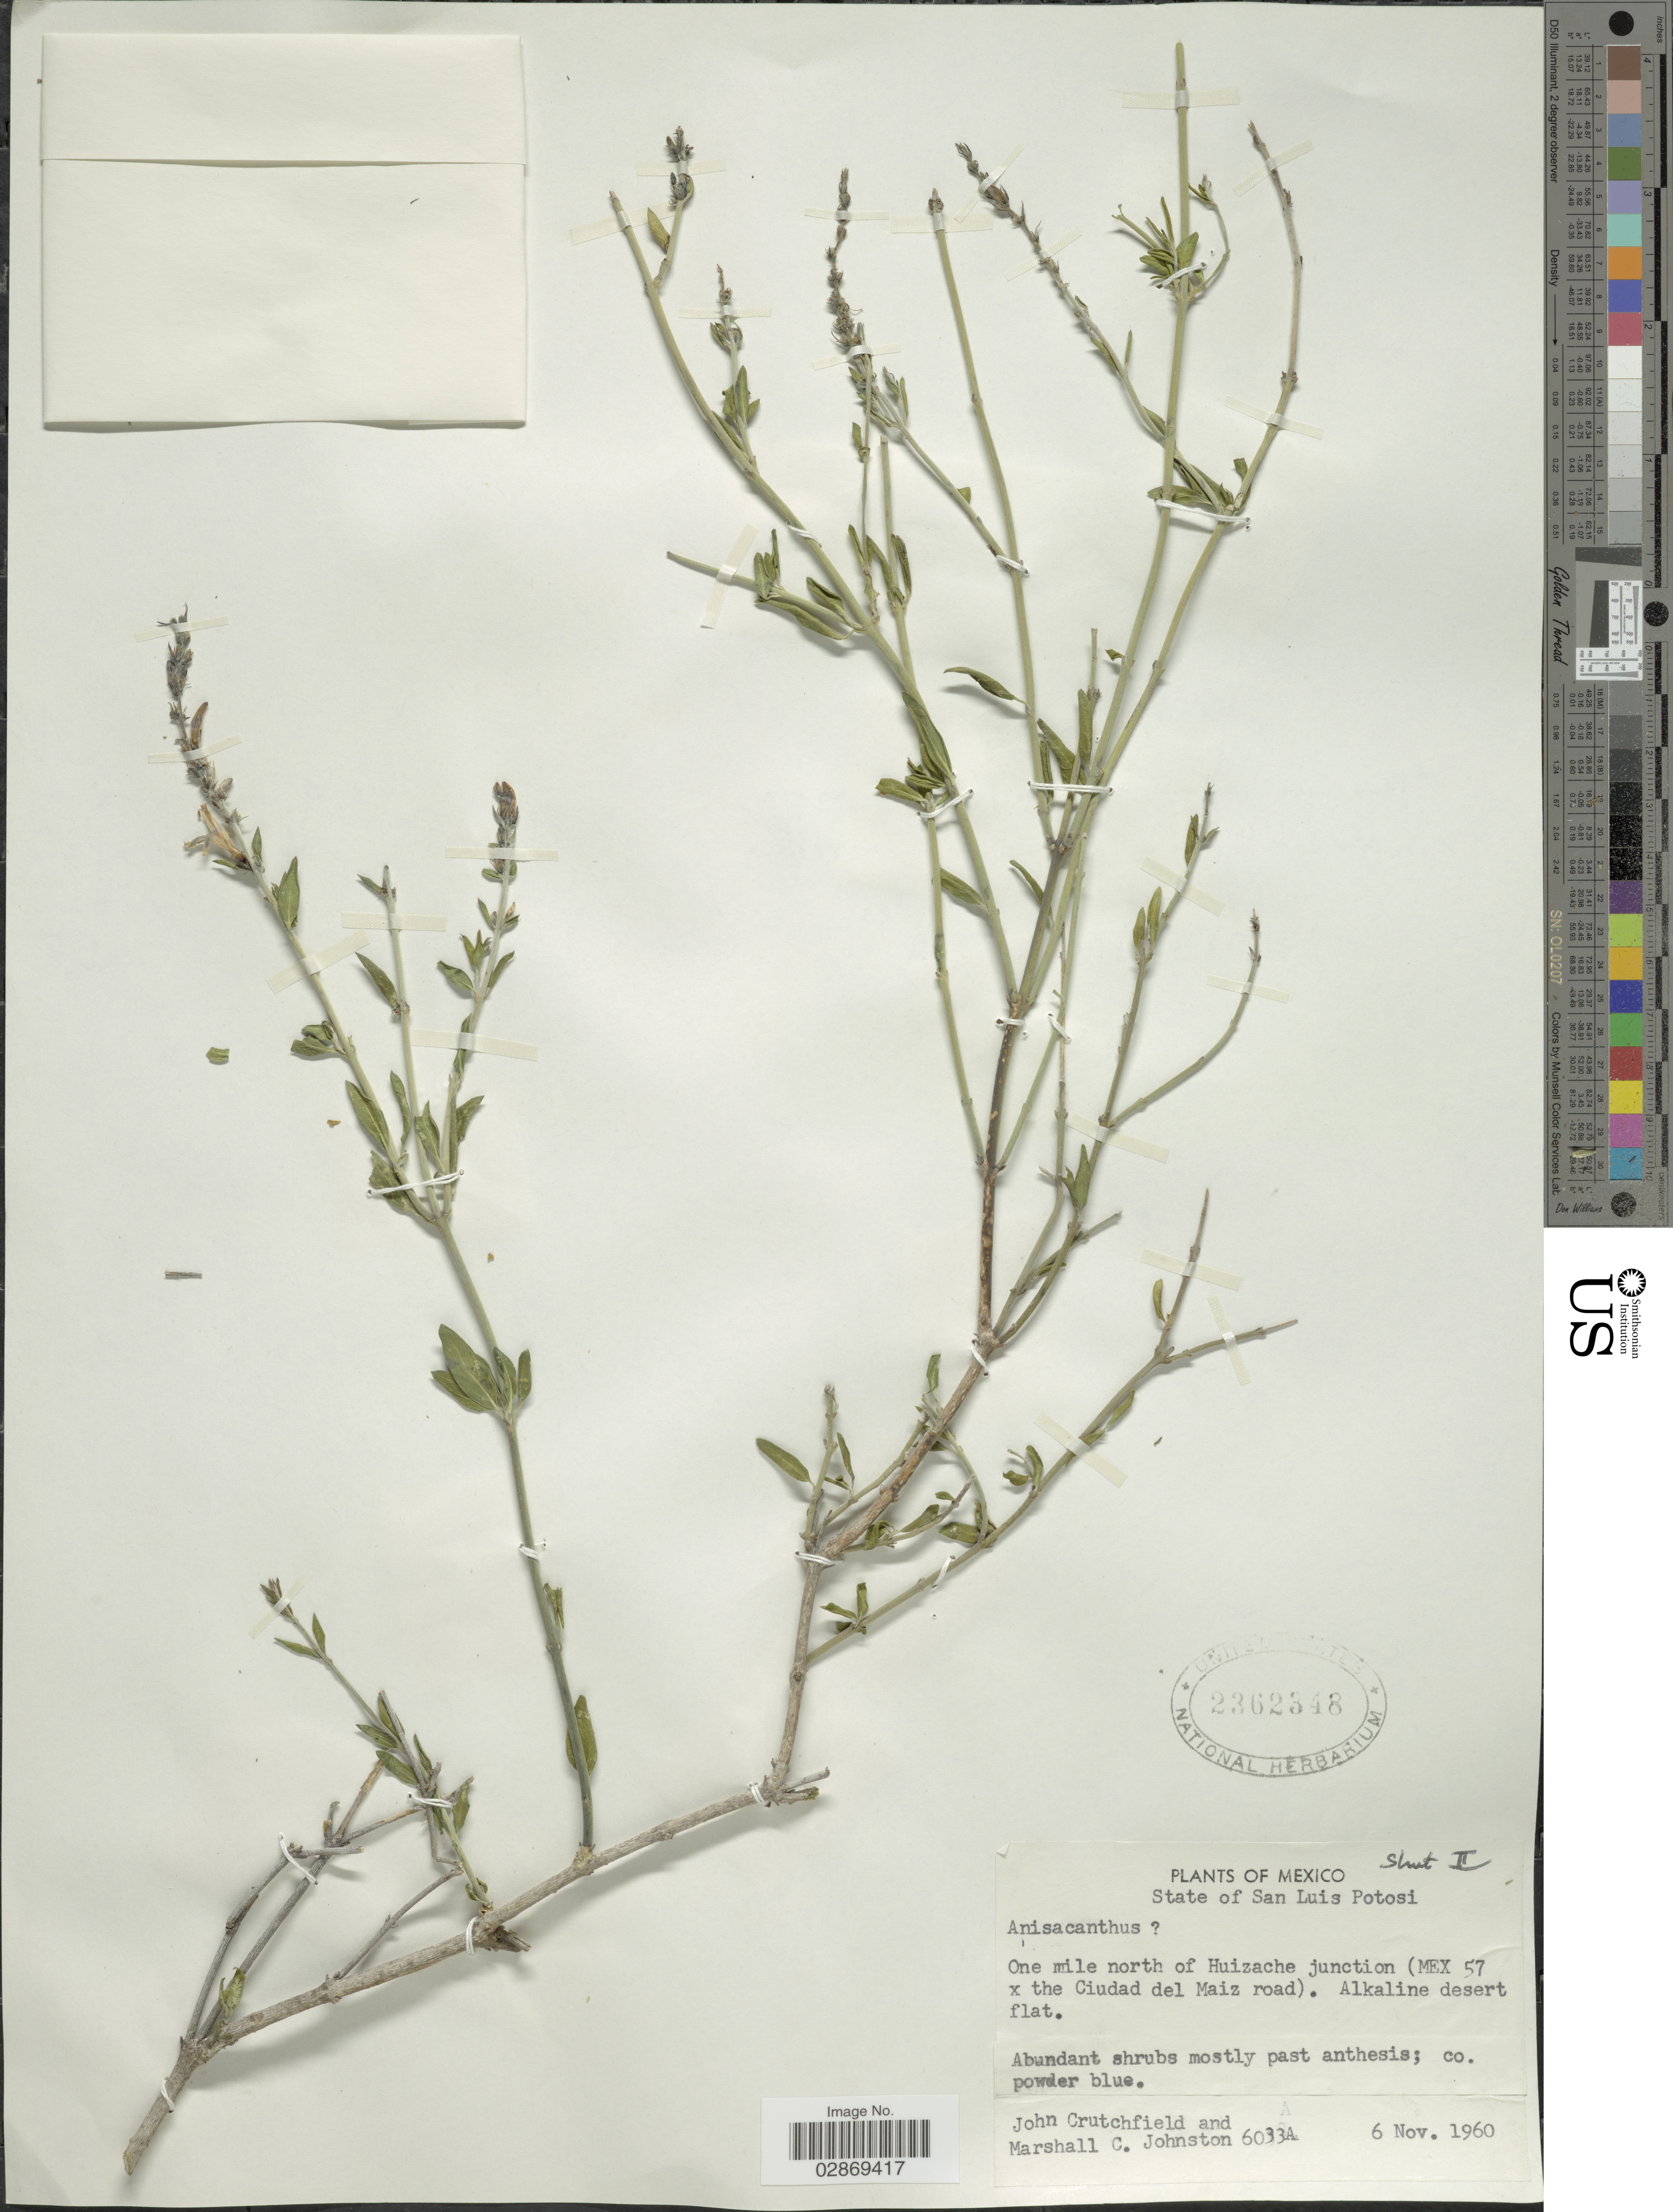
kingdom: Plantae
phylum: Tracheophyta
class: Magnoliopsida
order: Lamiales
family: Acanthaceae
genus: Mirandea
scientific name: Mirandea grisea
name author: Rzed.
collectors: J. Crutchfield & M. Johnston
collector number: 6033A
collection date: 1960-11-06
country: Mexico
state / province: San Luis Potosí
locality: One mile north of Huizache junction (Me[Foreign script] 57 [Foreign script] the Ciudad del Maiz road).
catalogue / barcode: US 2362348